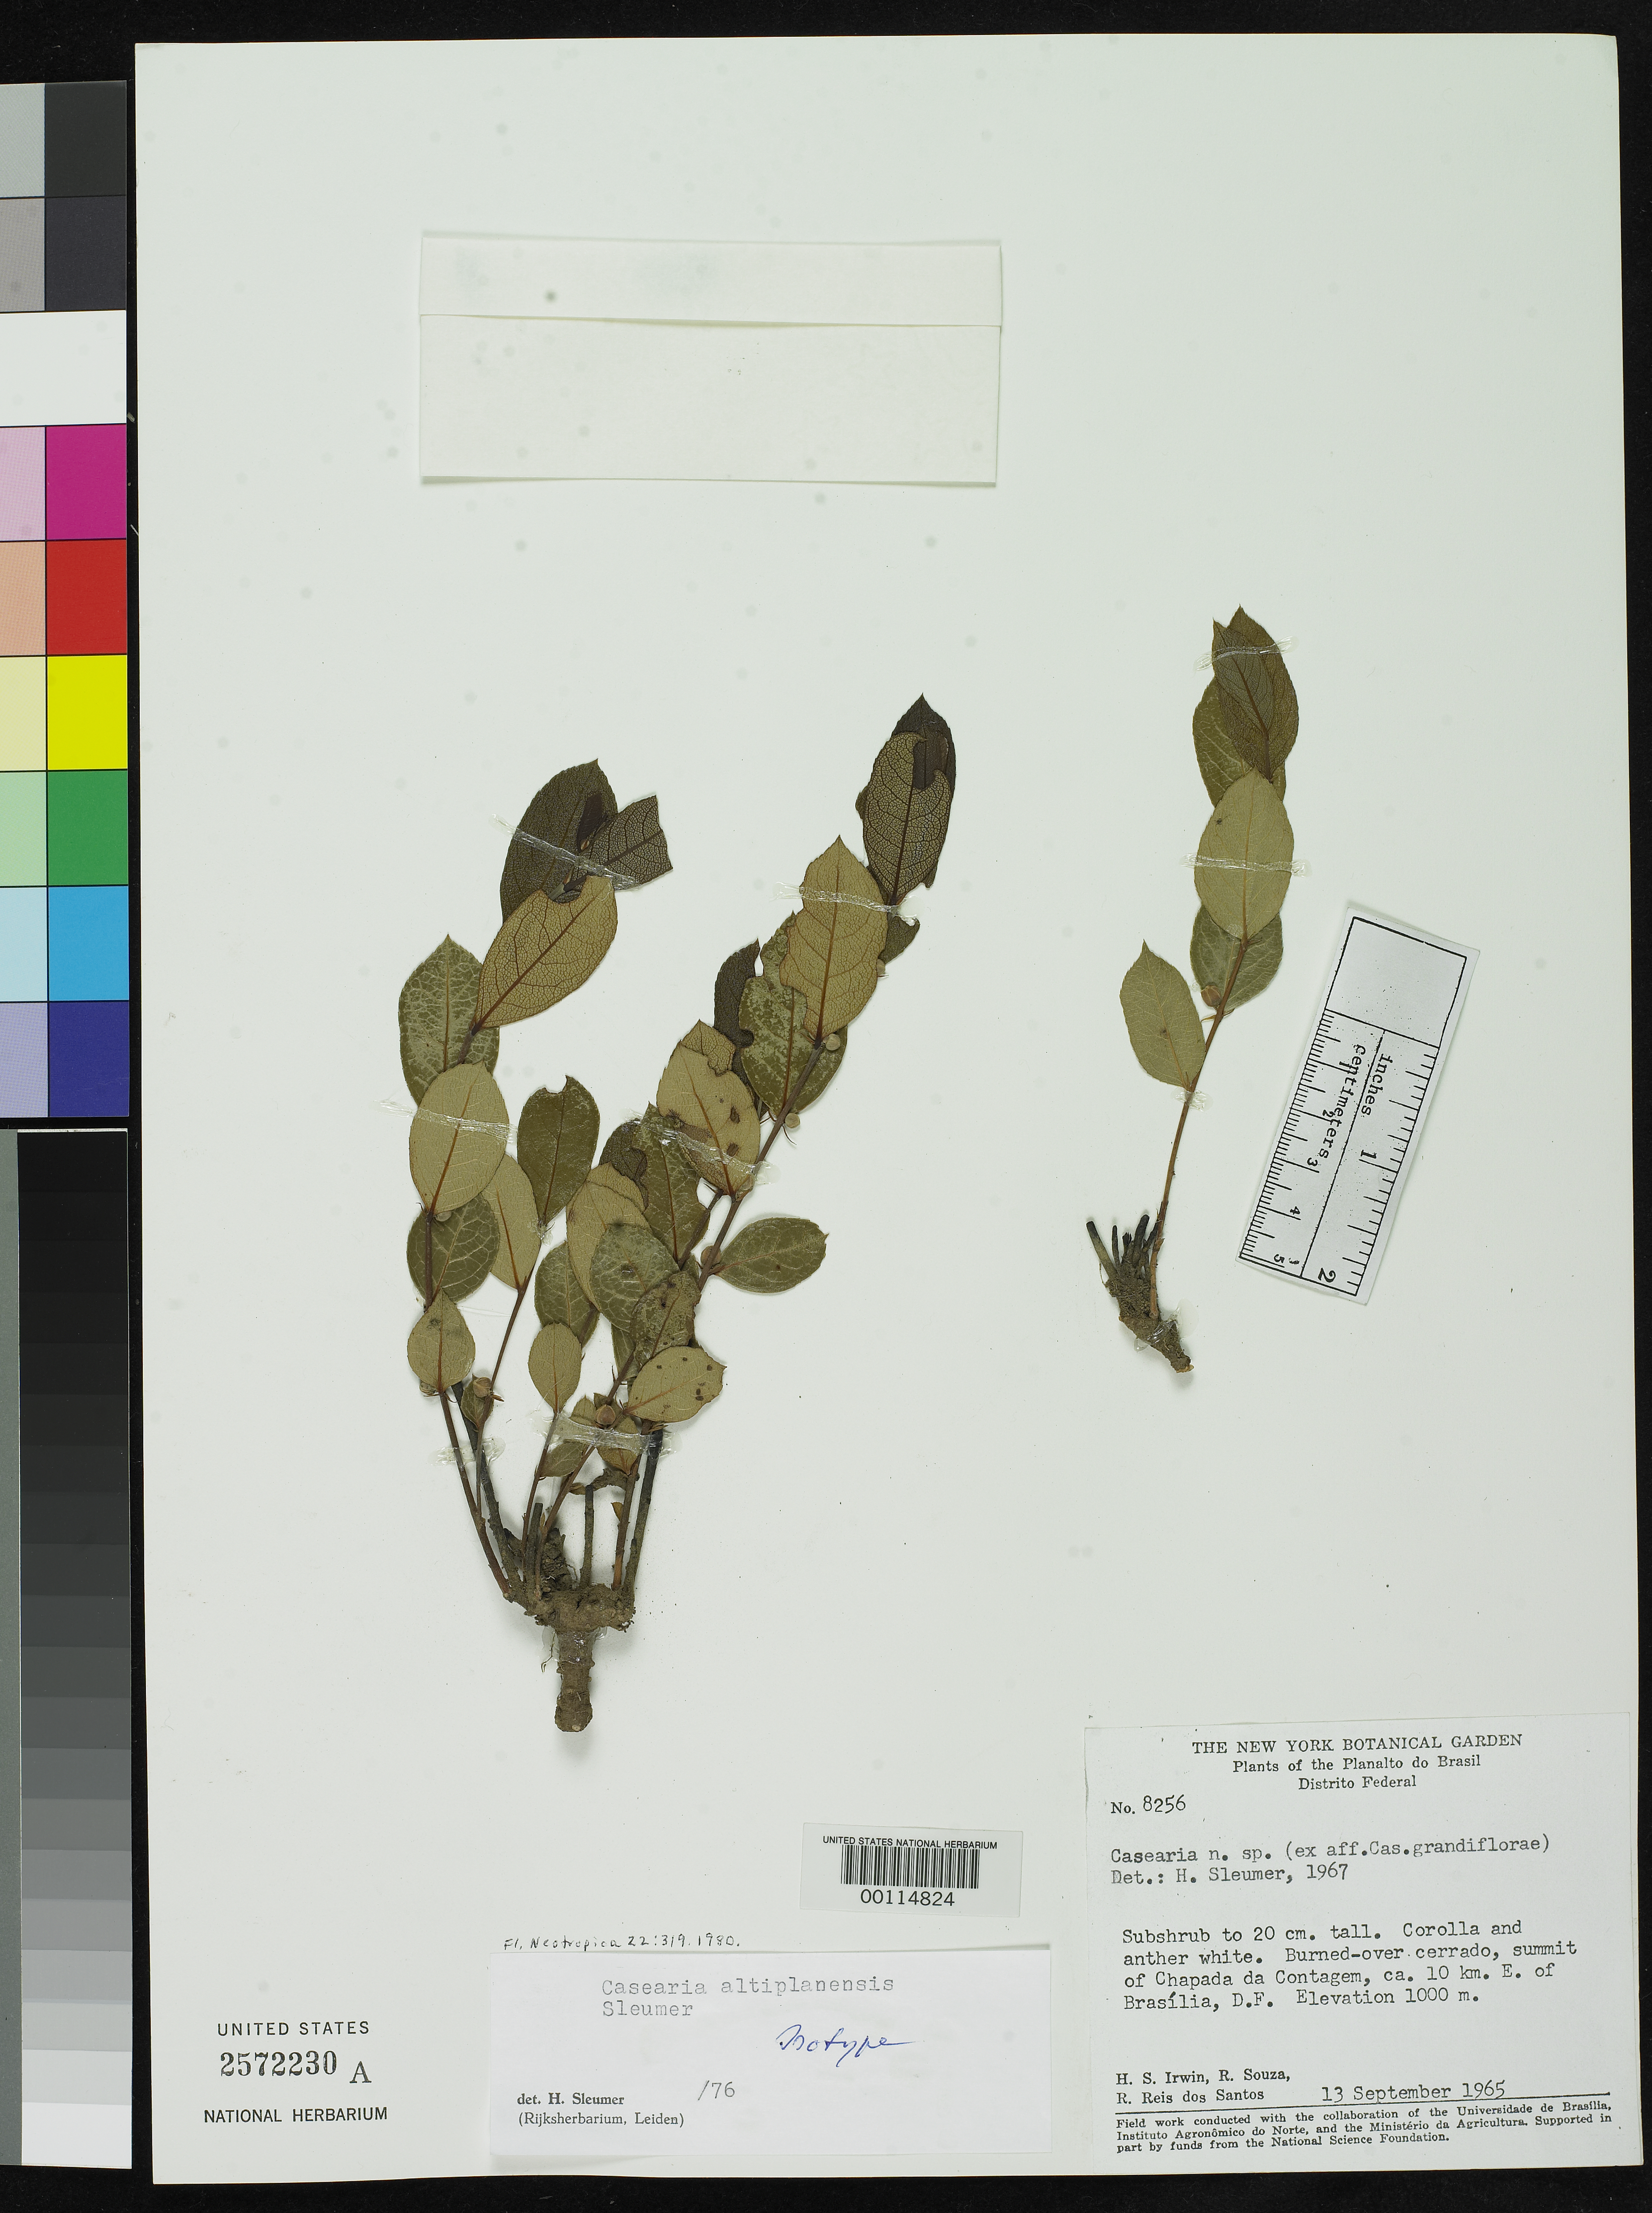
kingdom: Plantae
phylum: Tracheophyta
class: Magnoliopsida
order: Malpighiales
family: Salicaceae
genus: Casearia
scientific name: Casearia altiplanensis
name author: Sleumer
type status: Isotype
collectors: H. Irwin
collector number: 8256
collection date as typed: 13 Sep 1965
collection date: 1965-09-13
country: Brazil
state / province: Distrito Federal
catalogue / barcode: US 2572230A